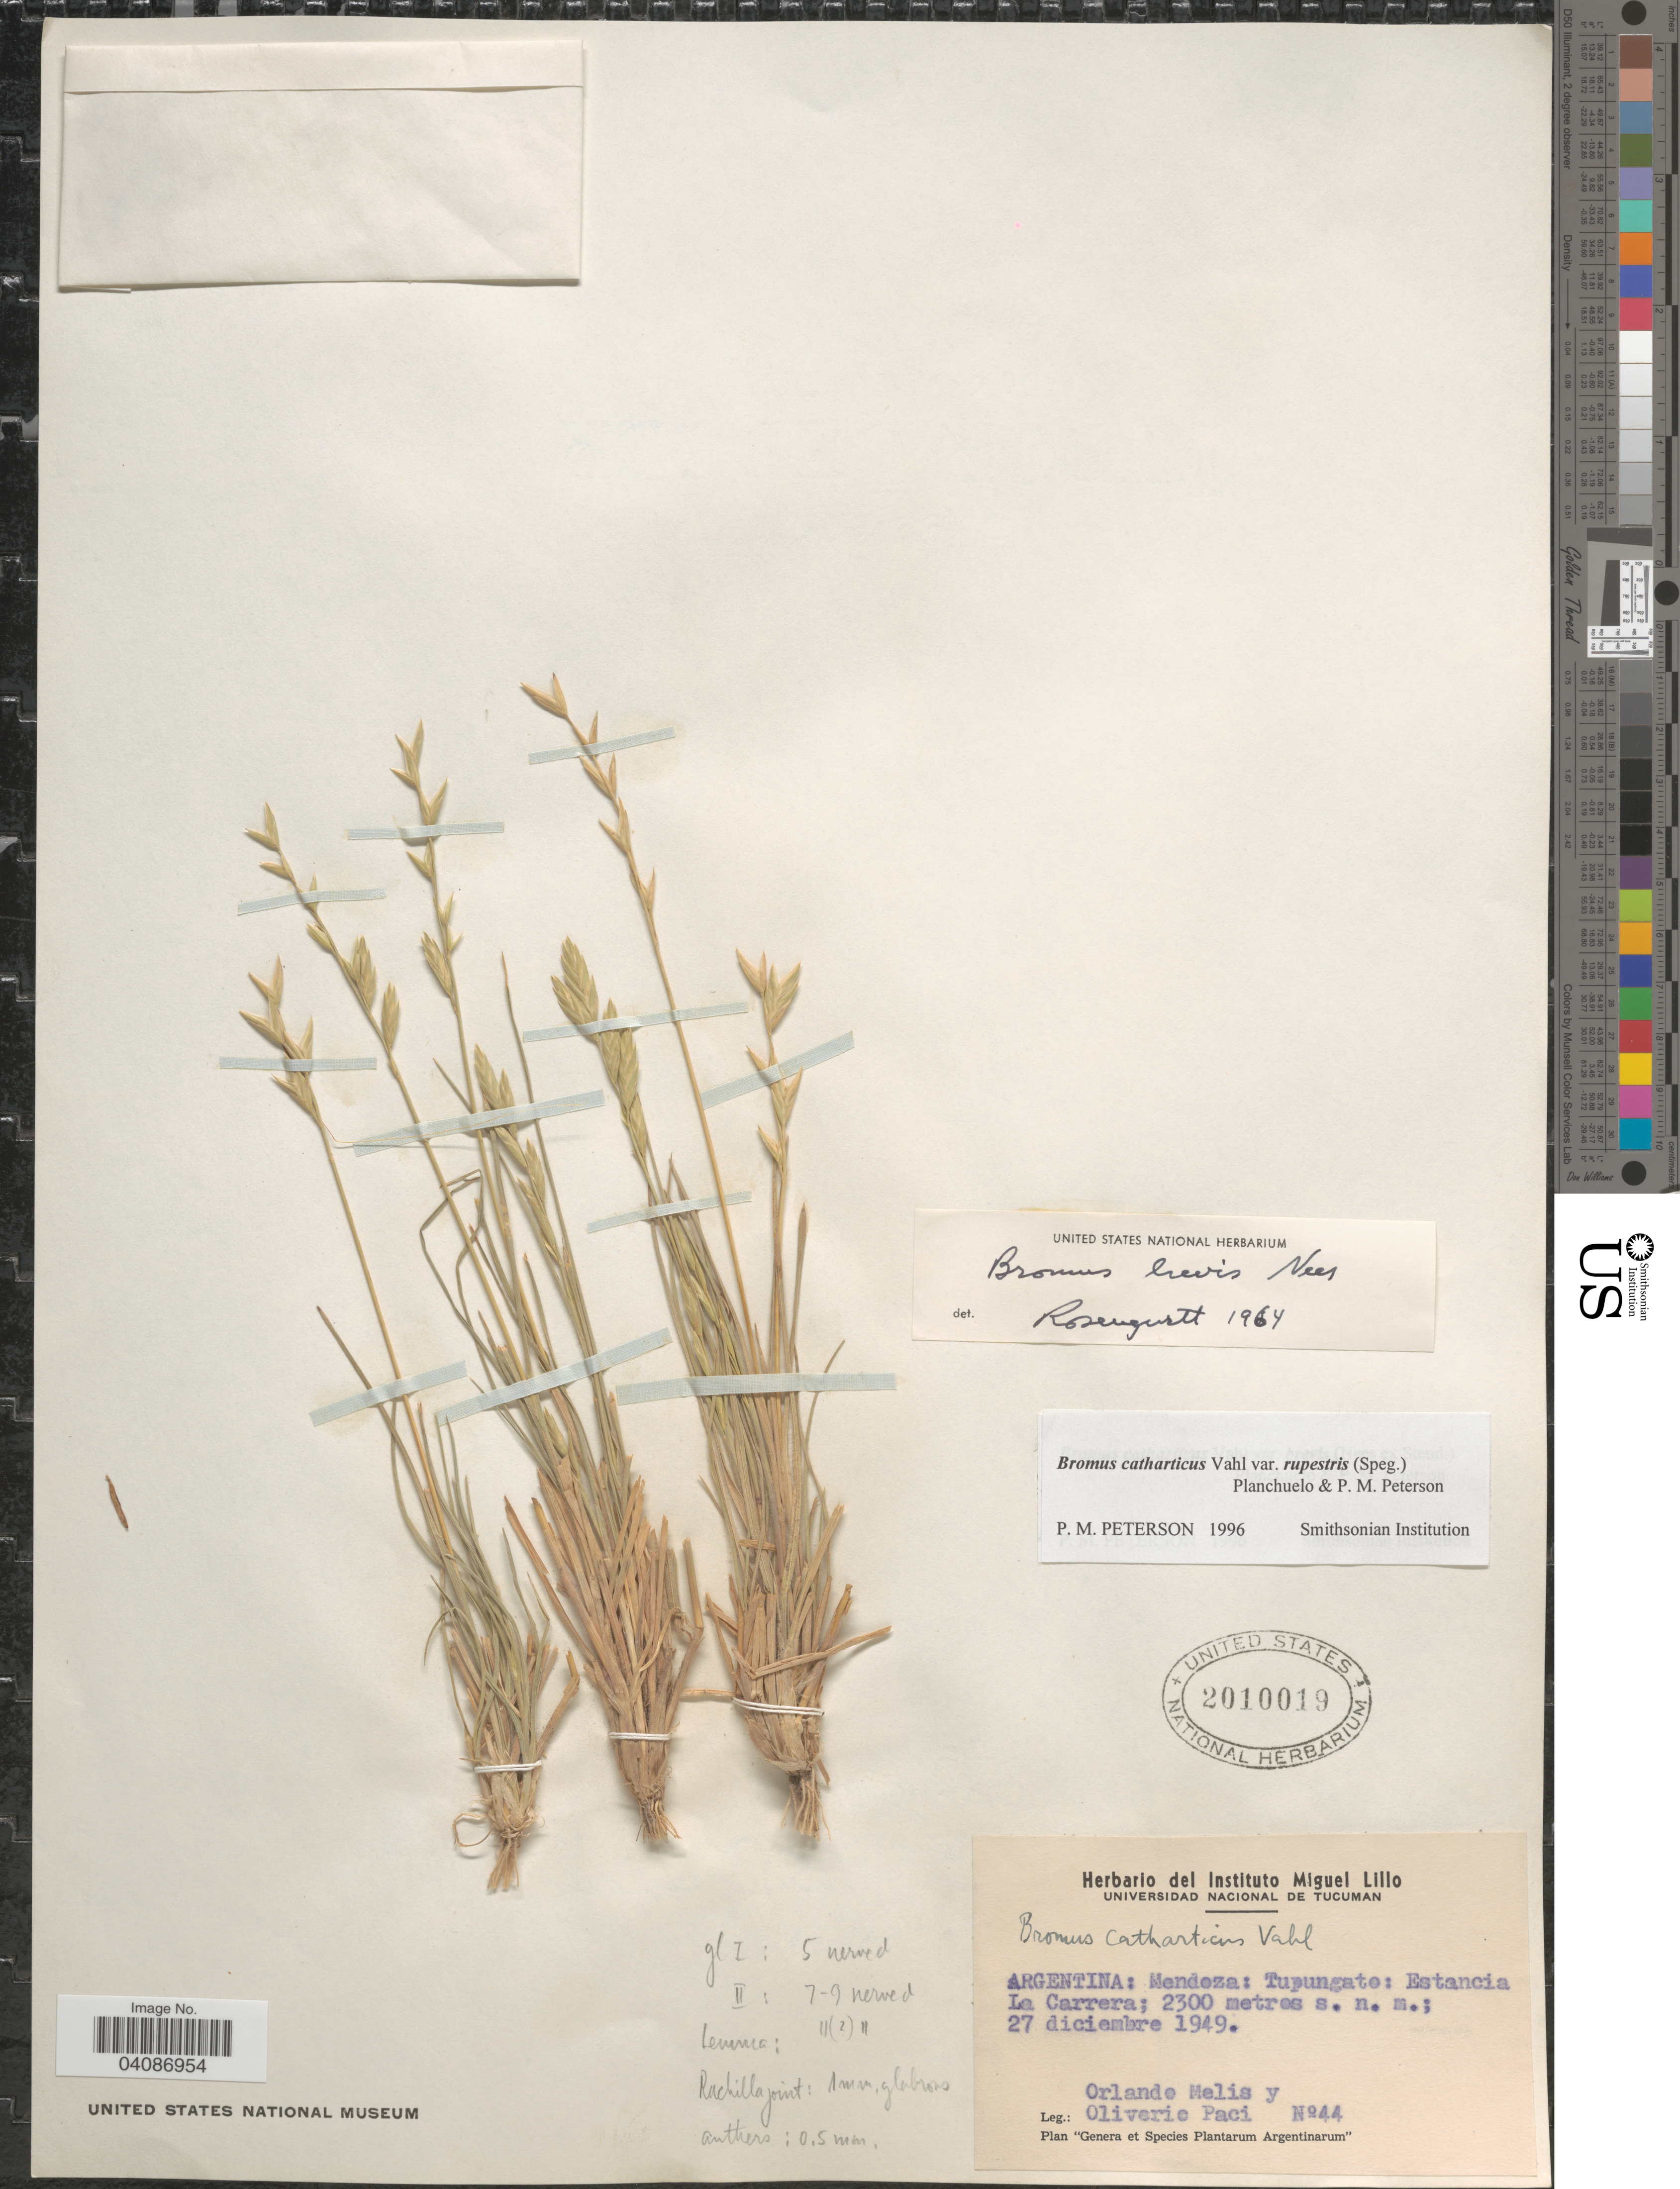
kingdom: Plantae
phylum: Tracheophyta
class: Liliopsida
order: Poales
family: Poaceae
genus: Bromus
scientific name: Bromus cebadilla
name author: Steud.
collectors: O. Melis & O. Paci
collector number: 44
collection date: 1949-12-27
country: Argentina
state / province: Mendoza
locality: Tupungato: Estancia La Carrera.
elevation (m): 2300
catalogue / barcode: US 2010019